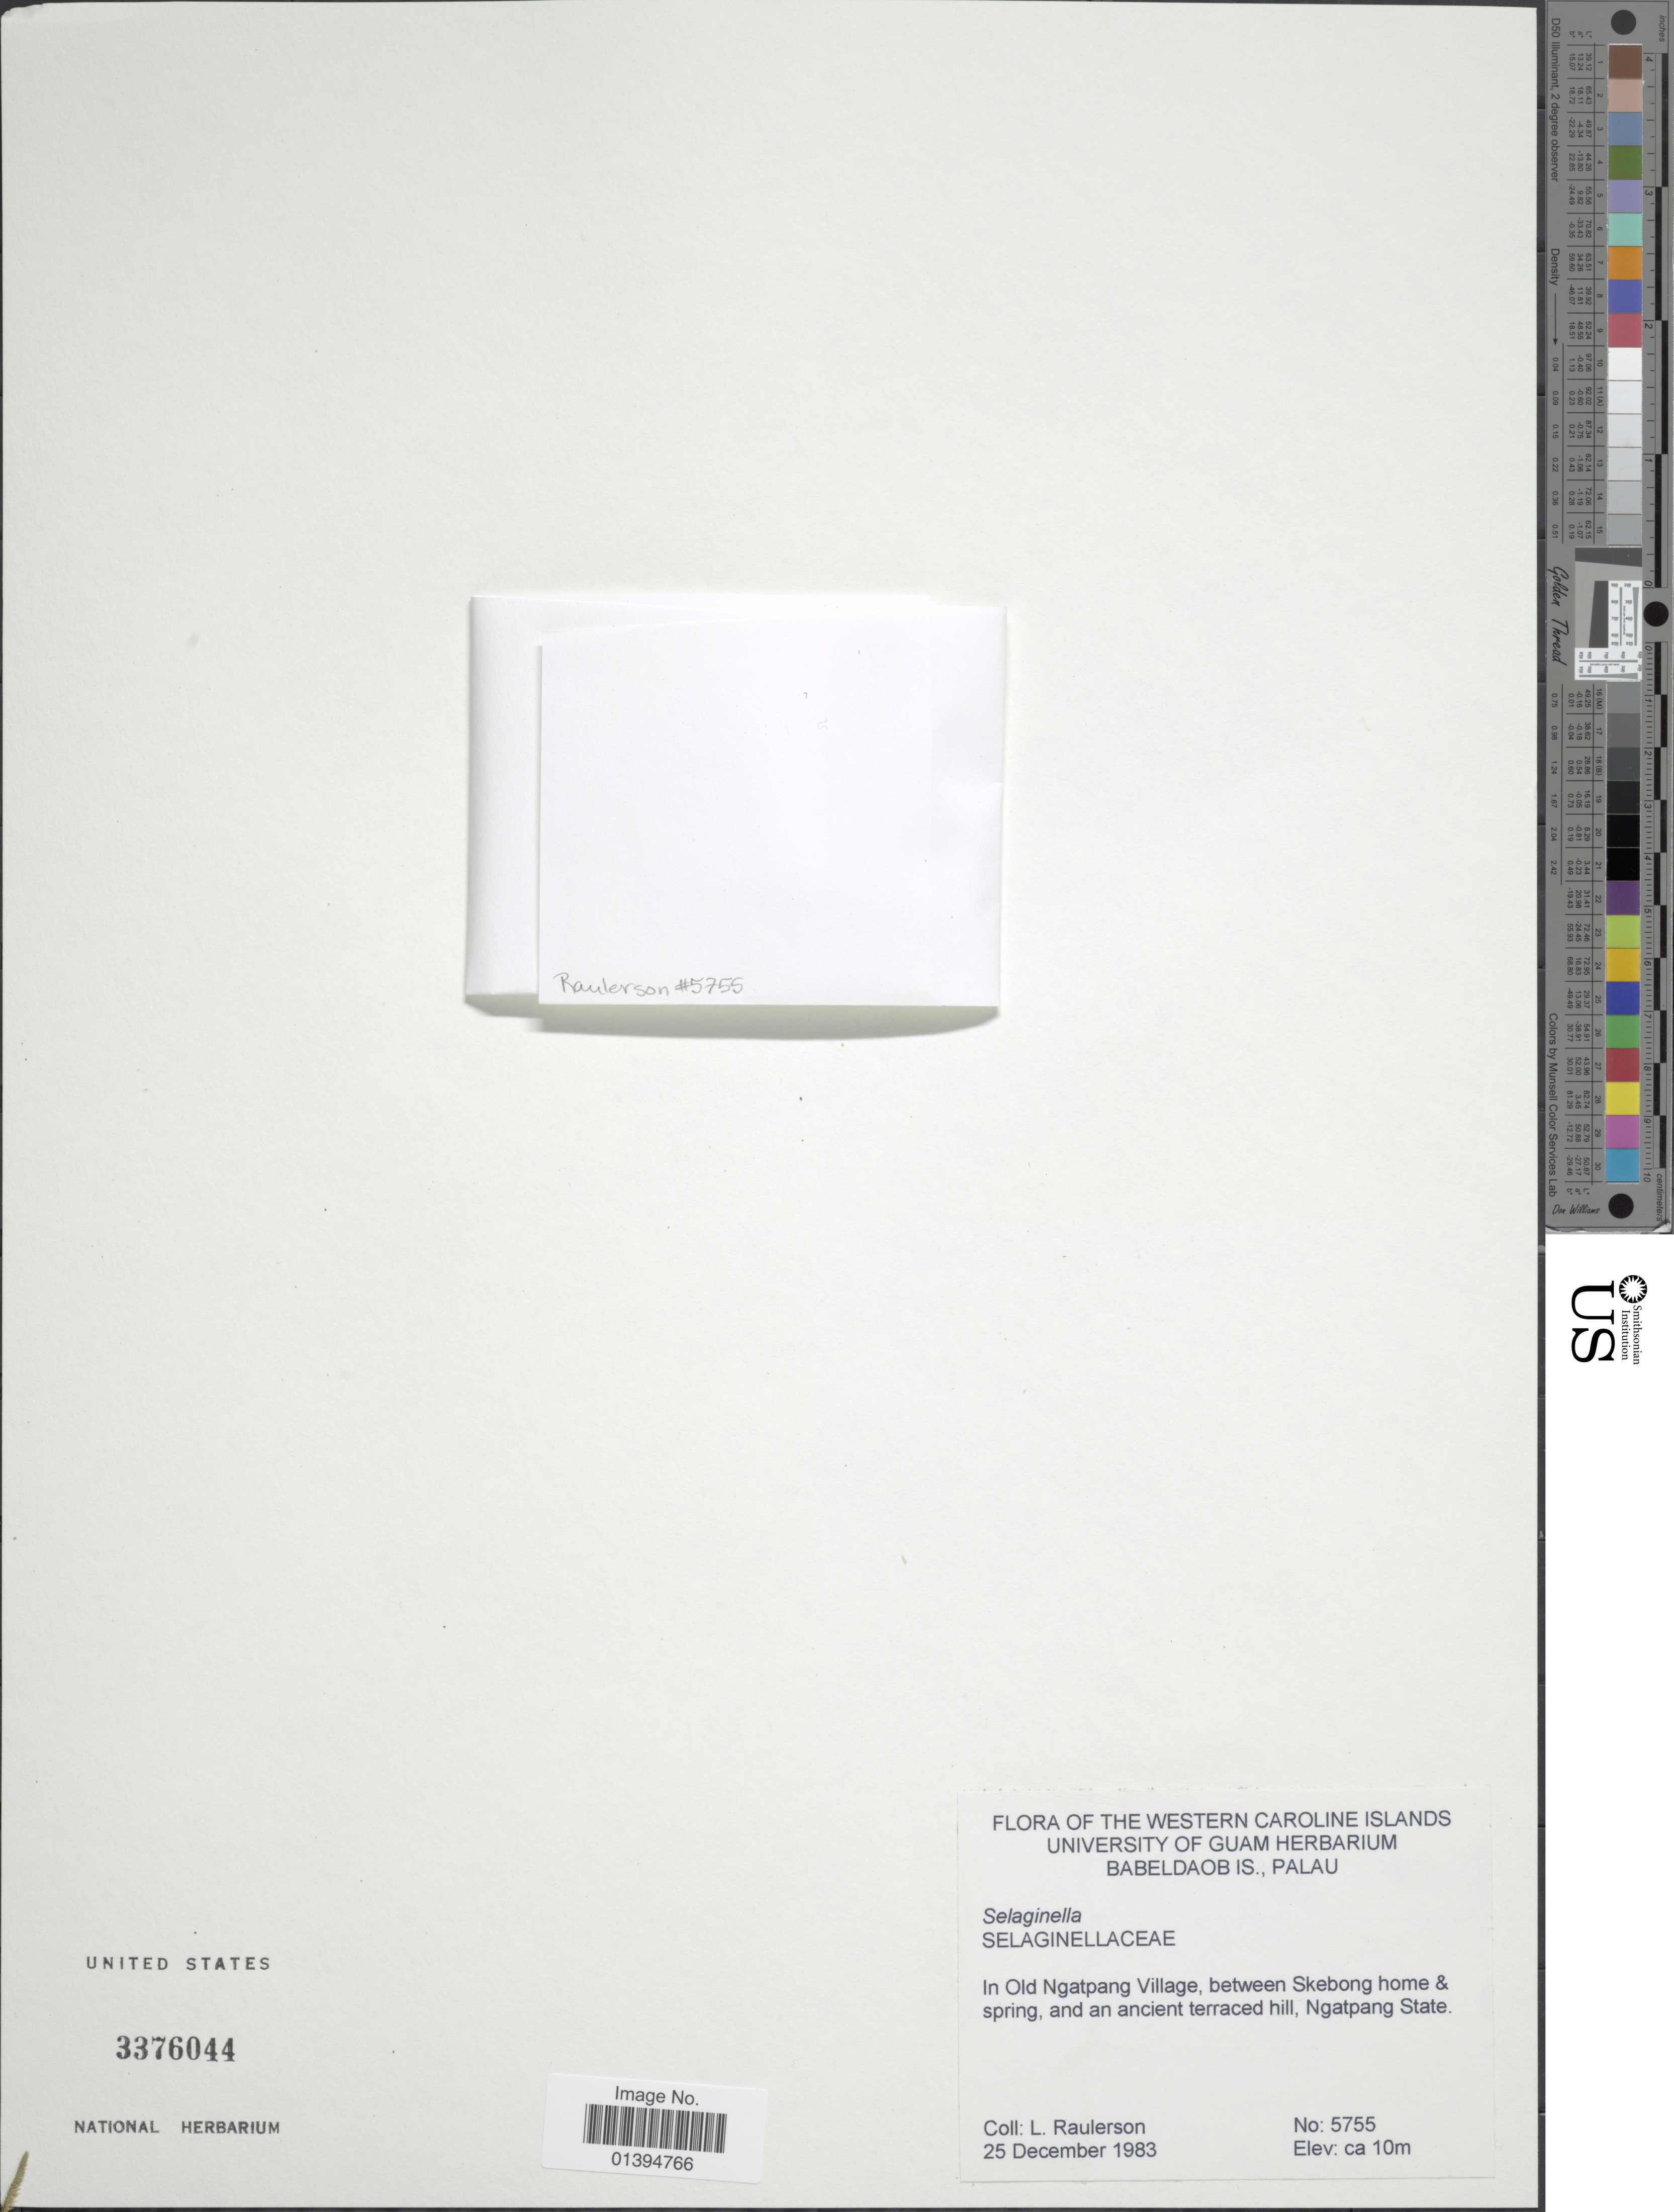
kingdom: Plantae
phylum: Tracheophyta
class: Lycopodiopsida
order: Selaginellales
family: Selaginellaceae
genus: Selaginella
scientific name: Selaginella sp.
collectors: L. Raulerson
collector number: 5755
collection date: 1983-12-25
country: Palau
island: Babeldaob [Babelthuap]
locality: Western Carolina Islands, Babeldaob Is., in Old Ngatpang Village, between Skebong home & spring, and an ancient terraced hill, Ngatpang State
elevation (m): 10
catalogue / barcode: US 3376044